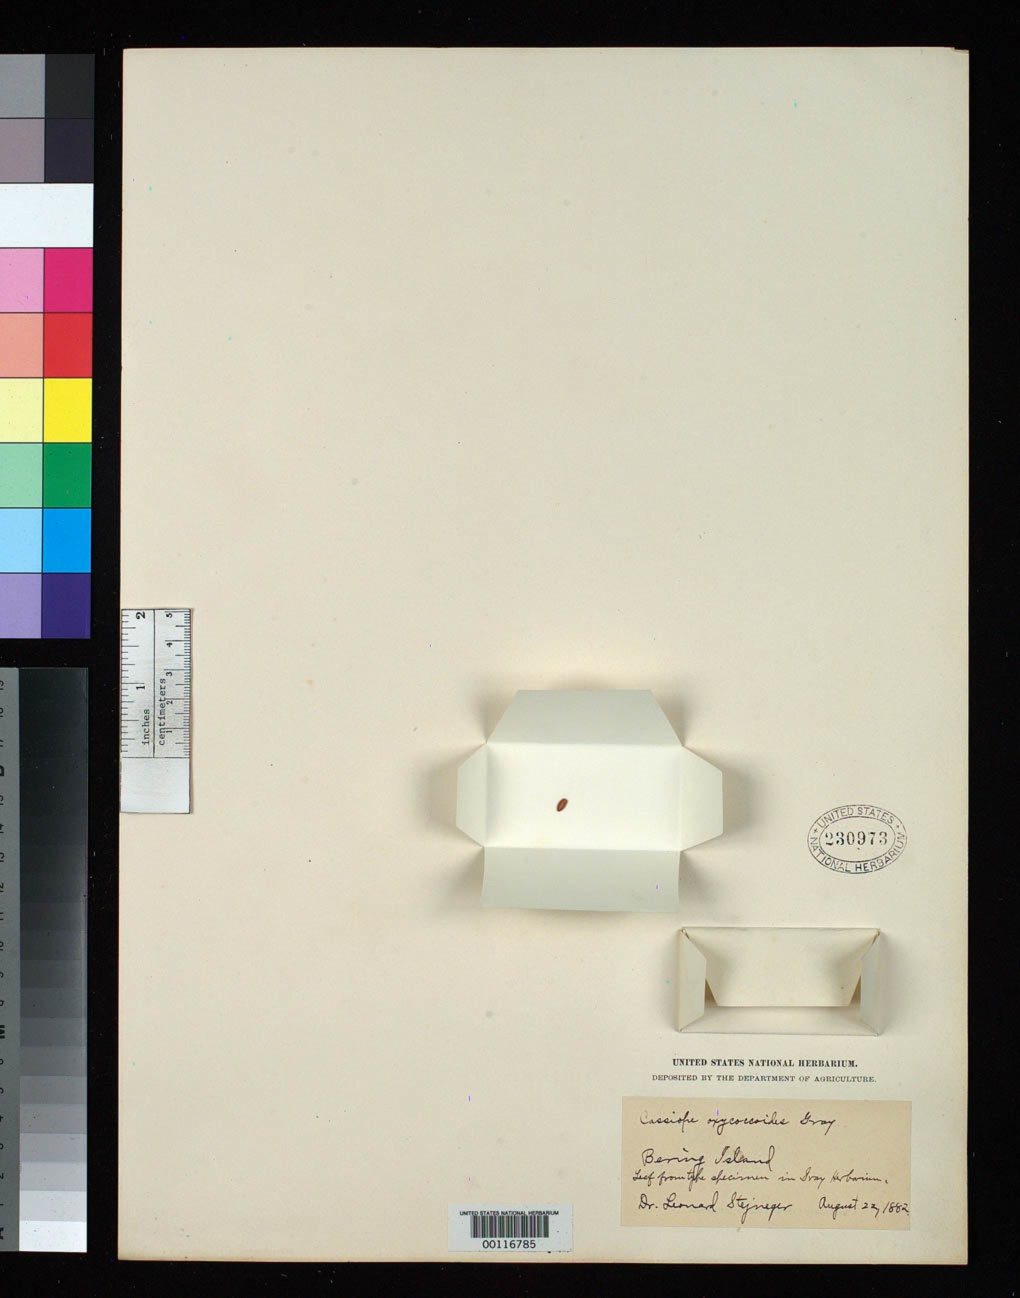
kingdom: Plantae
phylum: Tracheophyta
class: Magnoliopsida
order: Ericales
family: Ericaceae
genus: Cassiope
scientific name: Cassiope oxycoccoides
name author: A. Gray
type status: Type Fragment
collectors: L. Stegneger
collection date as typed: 22 Aug 1882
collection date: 1882-08-22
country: Russian Federation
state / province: Kamchatka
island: Bering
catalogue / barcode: US 230973